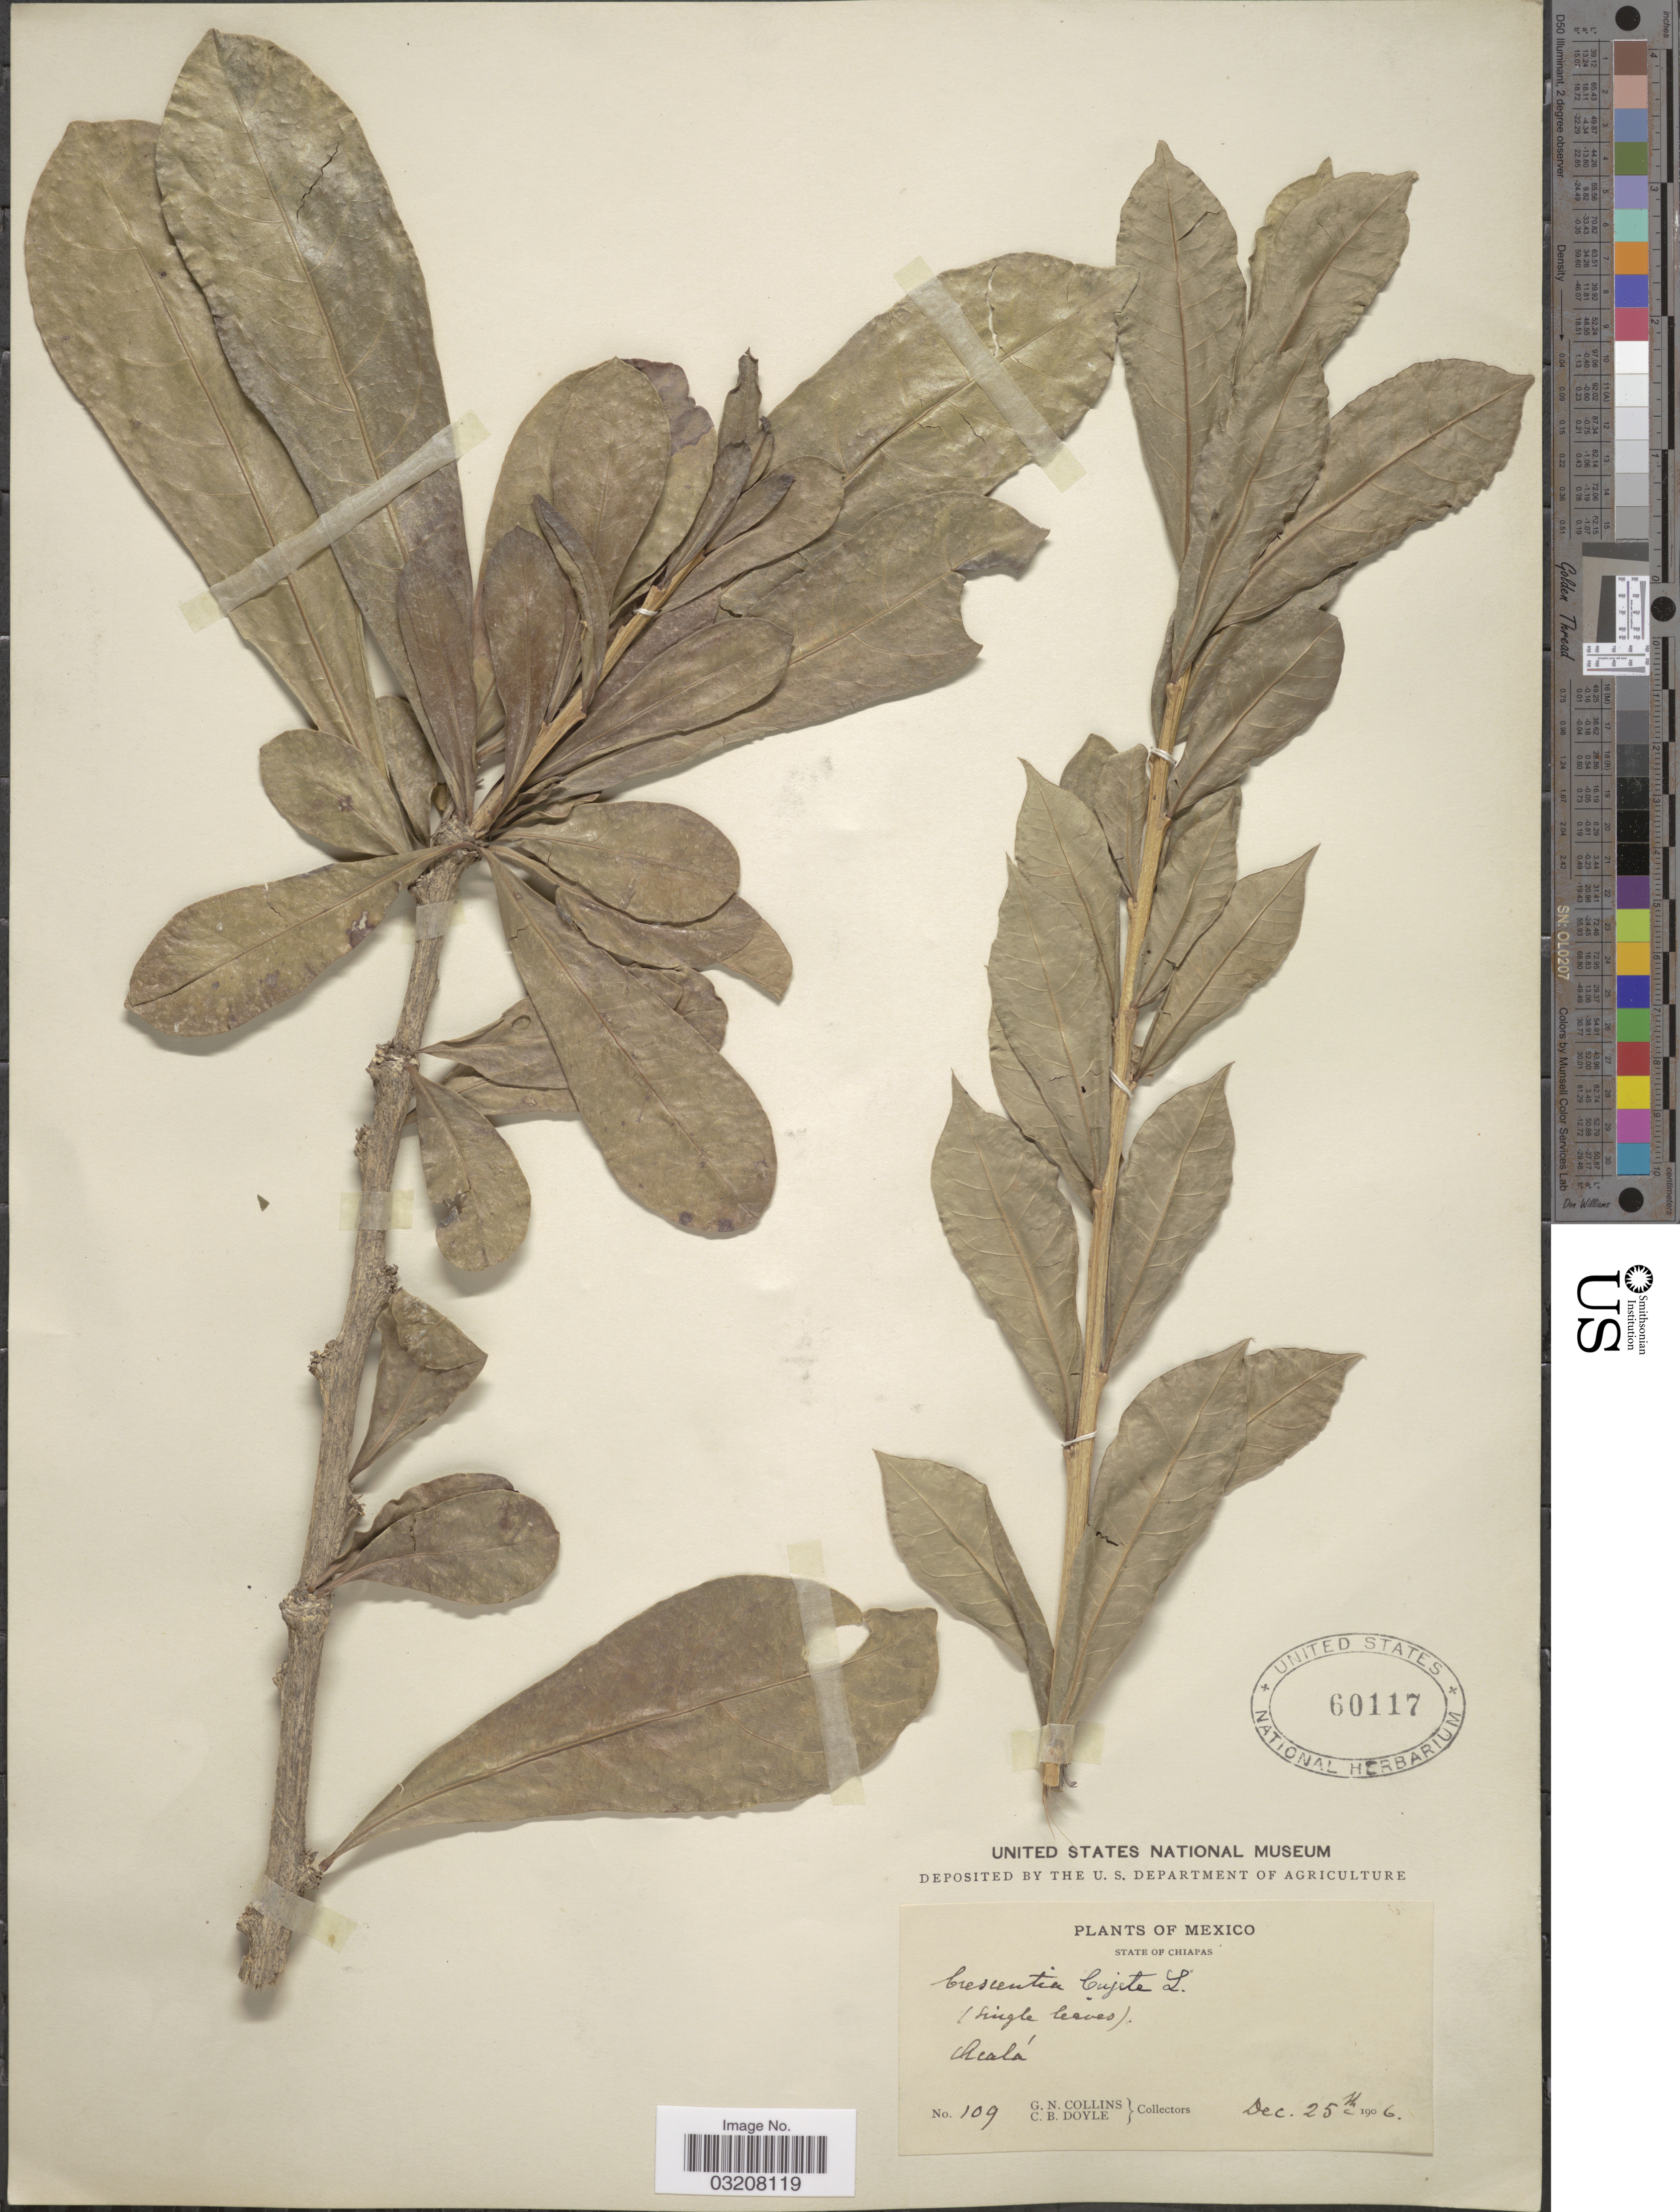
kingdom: Plantae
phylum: Tracheophyta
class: Magnoliopsida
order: Lamiales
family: Bignoniaceae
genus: Crescentia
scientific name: Crescentia cujete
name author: L.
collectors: G. Collins & C. Doyle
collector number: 109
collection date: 1906-12-25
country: Mexico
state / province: Chiapas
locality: Chealá [unsure placement]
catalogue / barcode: US 60117